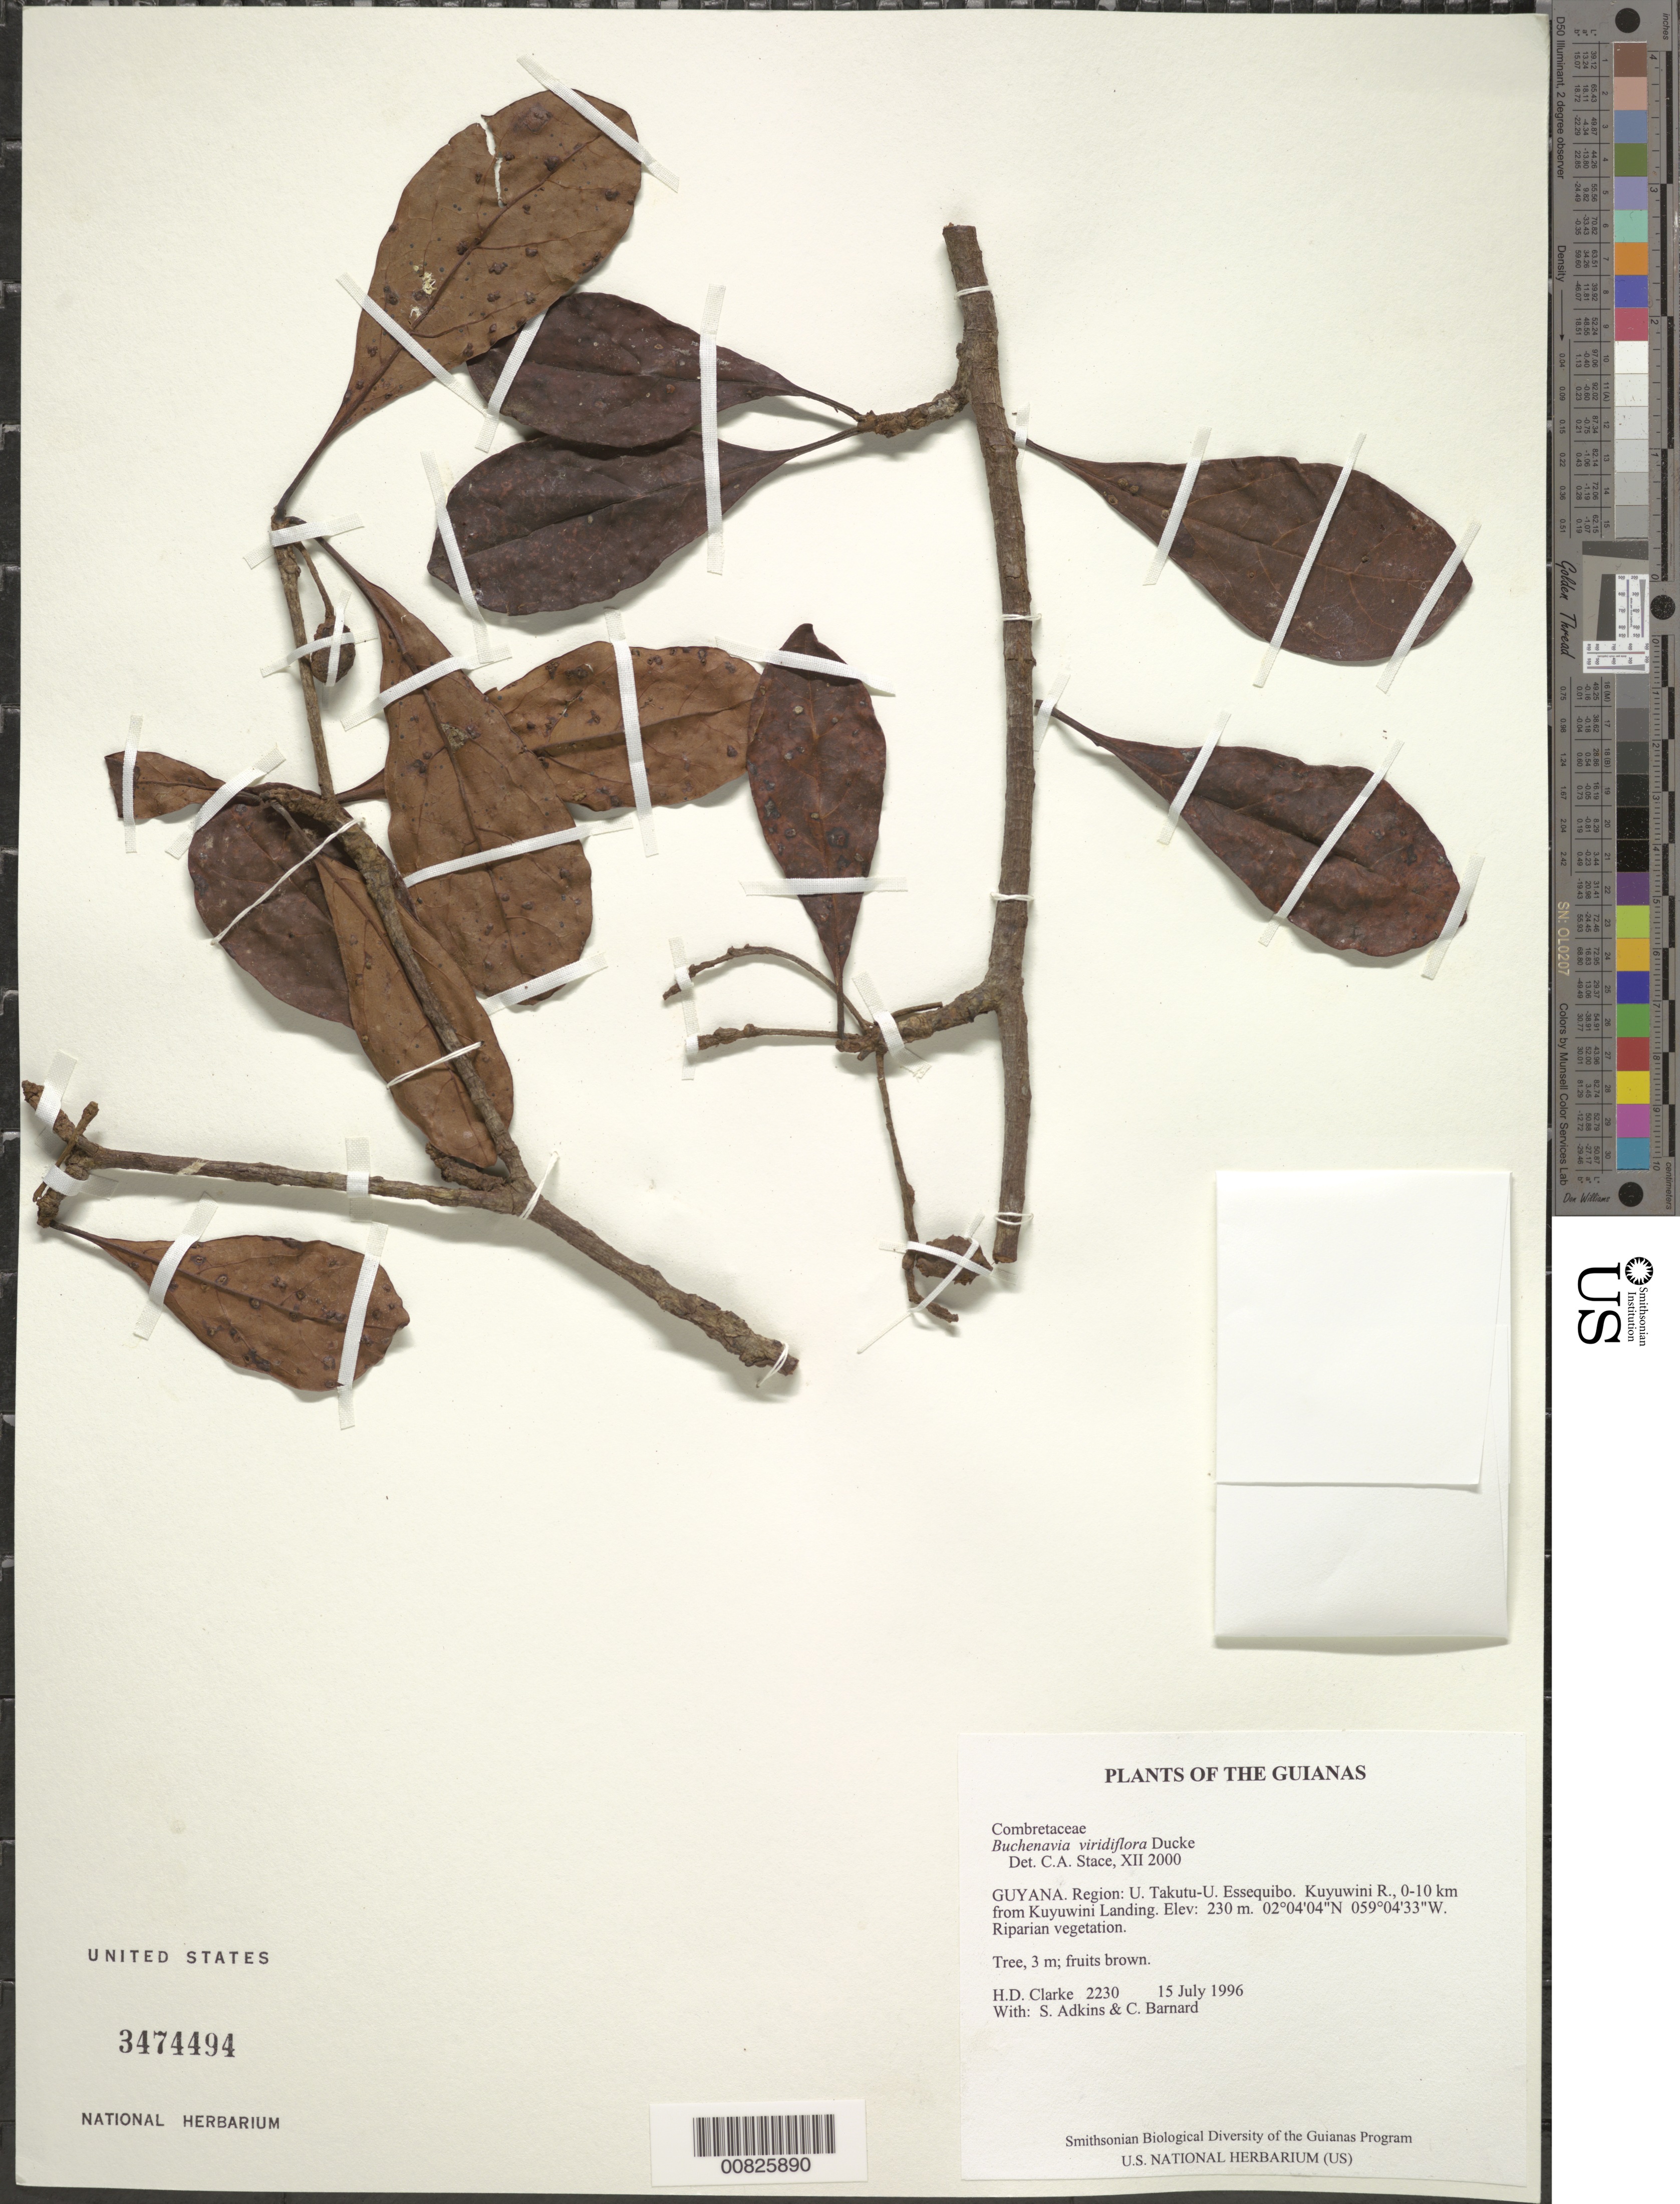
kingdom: Plantae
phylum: Tracheophyta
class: Magnoliopsida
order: Myrtales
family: Combretaceae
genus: Terminalia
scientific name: Terminalia viridiflora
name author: (Ducke) Gere & Boatwr.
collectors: H. D. Clarke, S. Adkins & C. Bernard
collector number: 2230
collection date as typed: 15 July 1996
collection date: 1996-07-15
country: Guyana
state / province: U. Takutu-U. Essequibo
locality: Kuyuwini R., 0-10 km from Kuyuwini Landing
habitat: Riparian vegetation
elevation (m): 230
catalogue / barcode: US 3474494